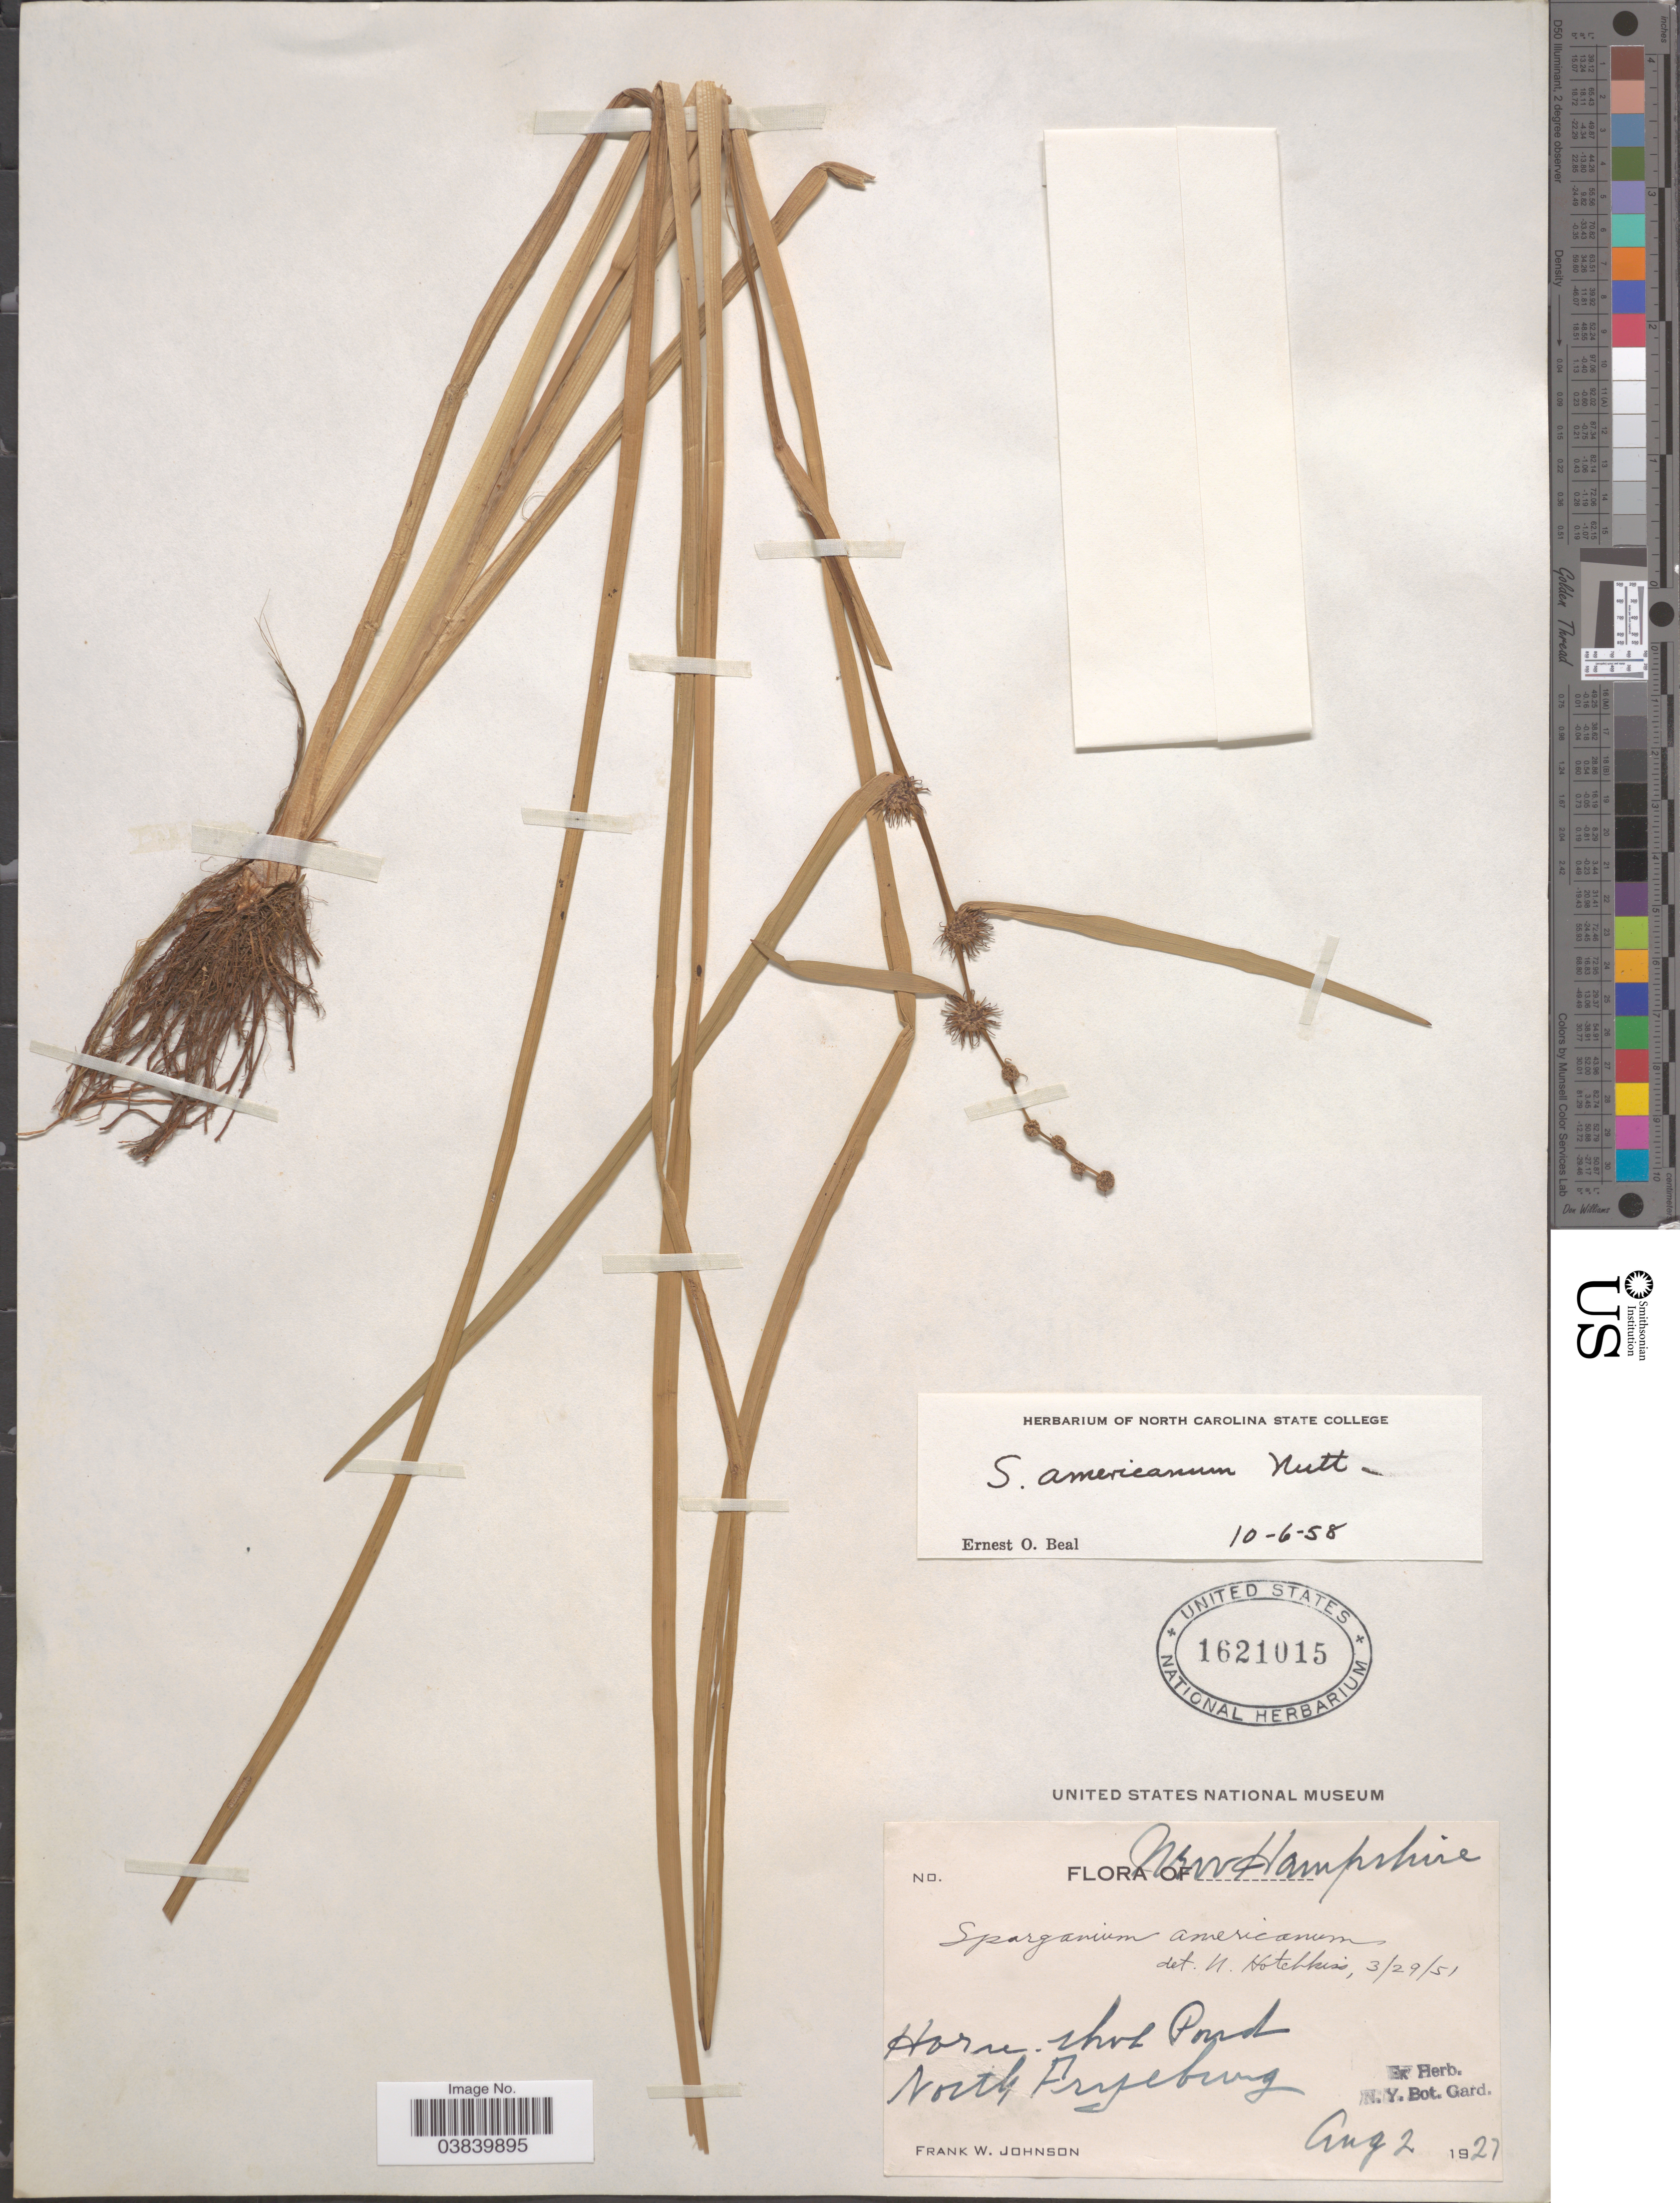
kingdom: Plantae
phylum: Tracheophyta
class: Liliopsida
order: Poales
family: Typhaceae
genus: Sparganium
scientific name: Sparganium americanum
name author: Nutt.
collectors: F. W. Johnson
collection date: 1927-08-02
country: United States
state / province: New Hampshire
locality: Horse-shoe Pond. North Fryeburg.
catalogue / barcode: US 1621015